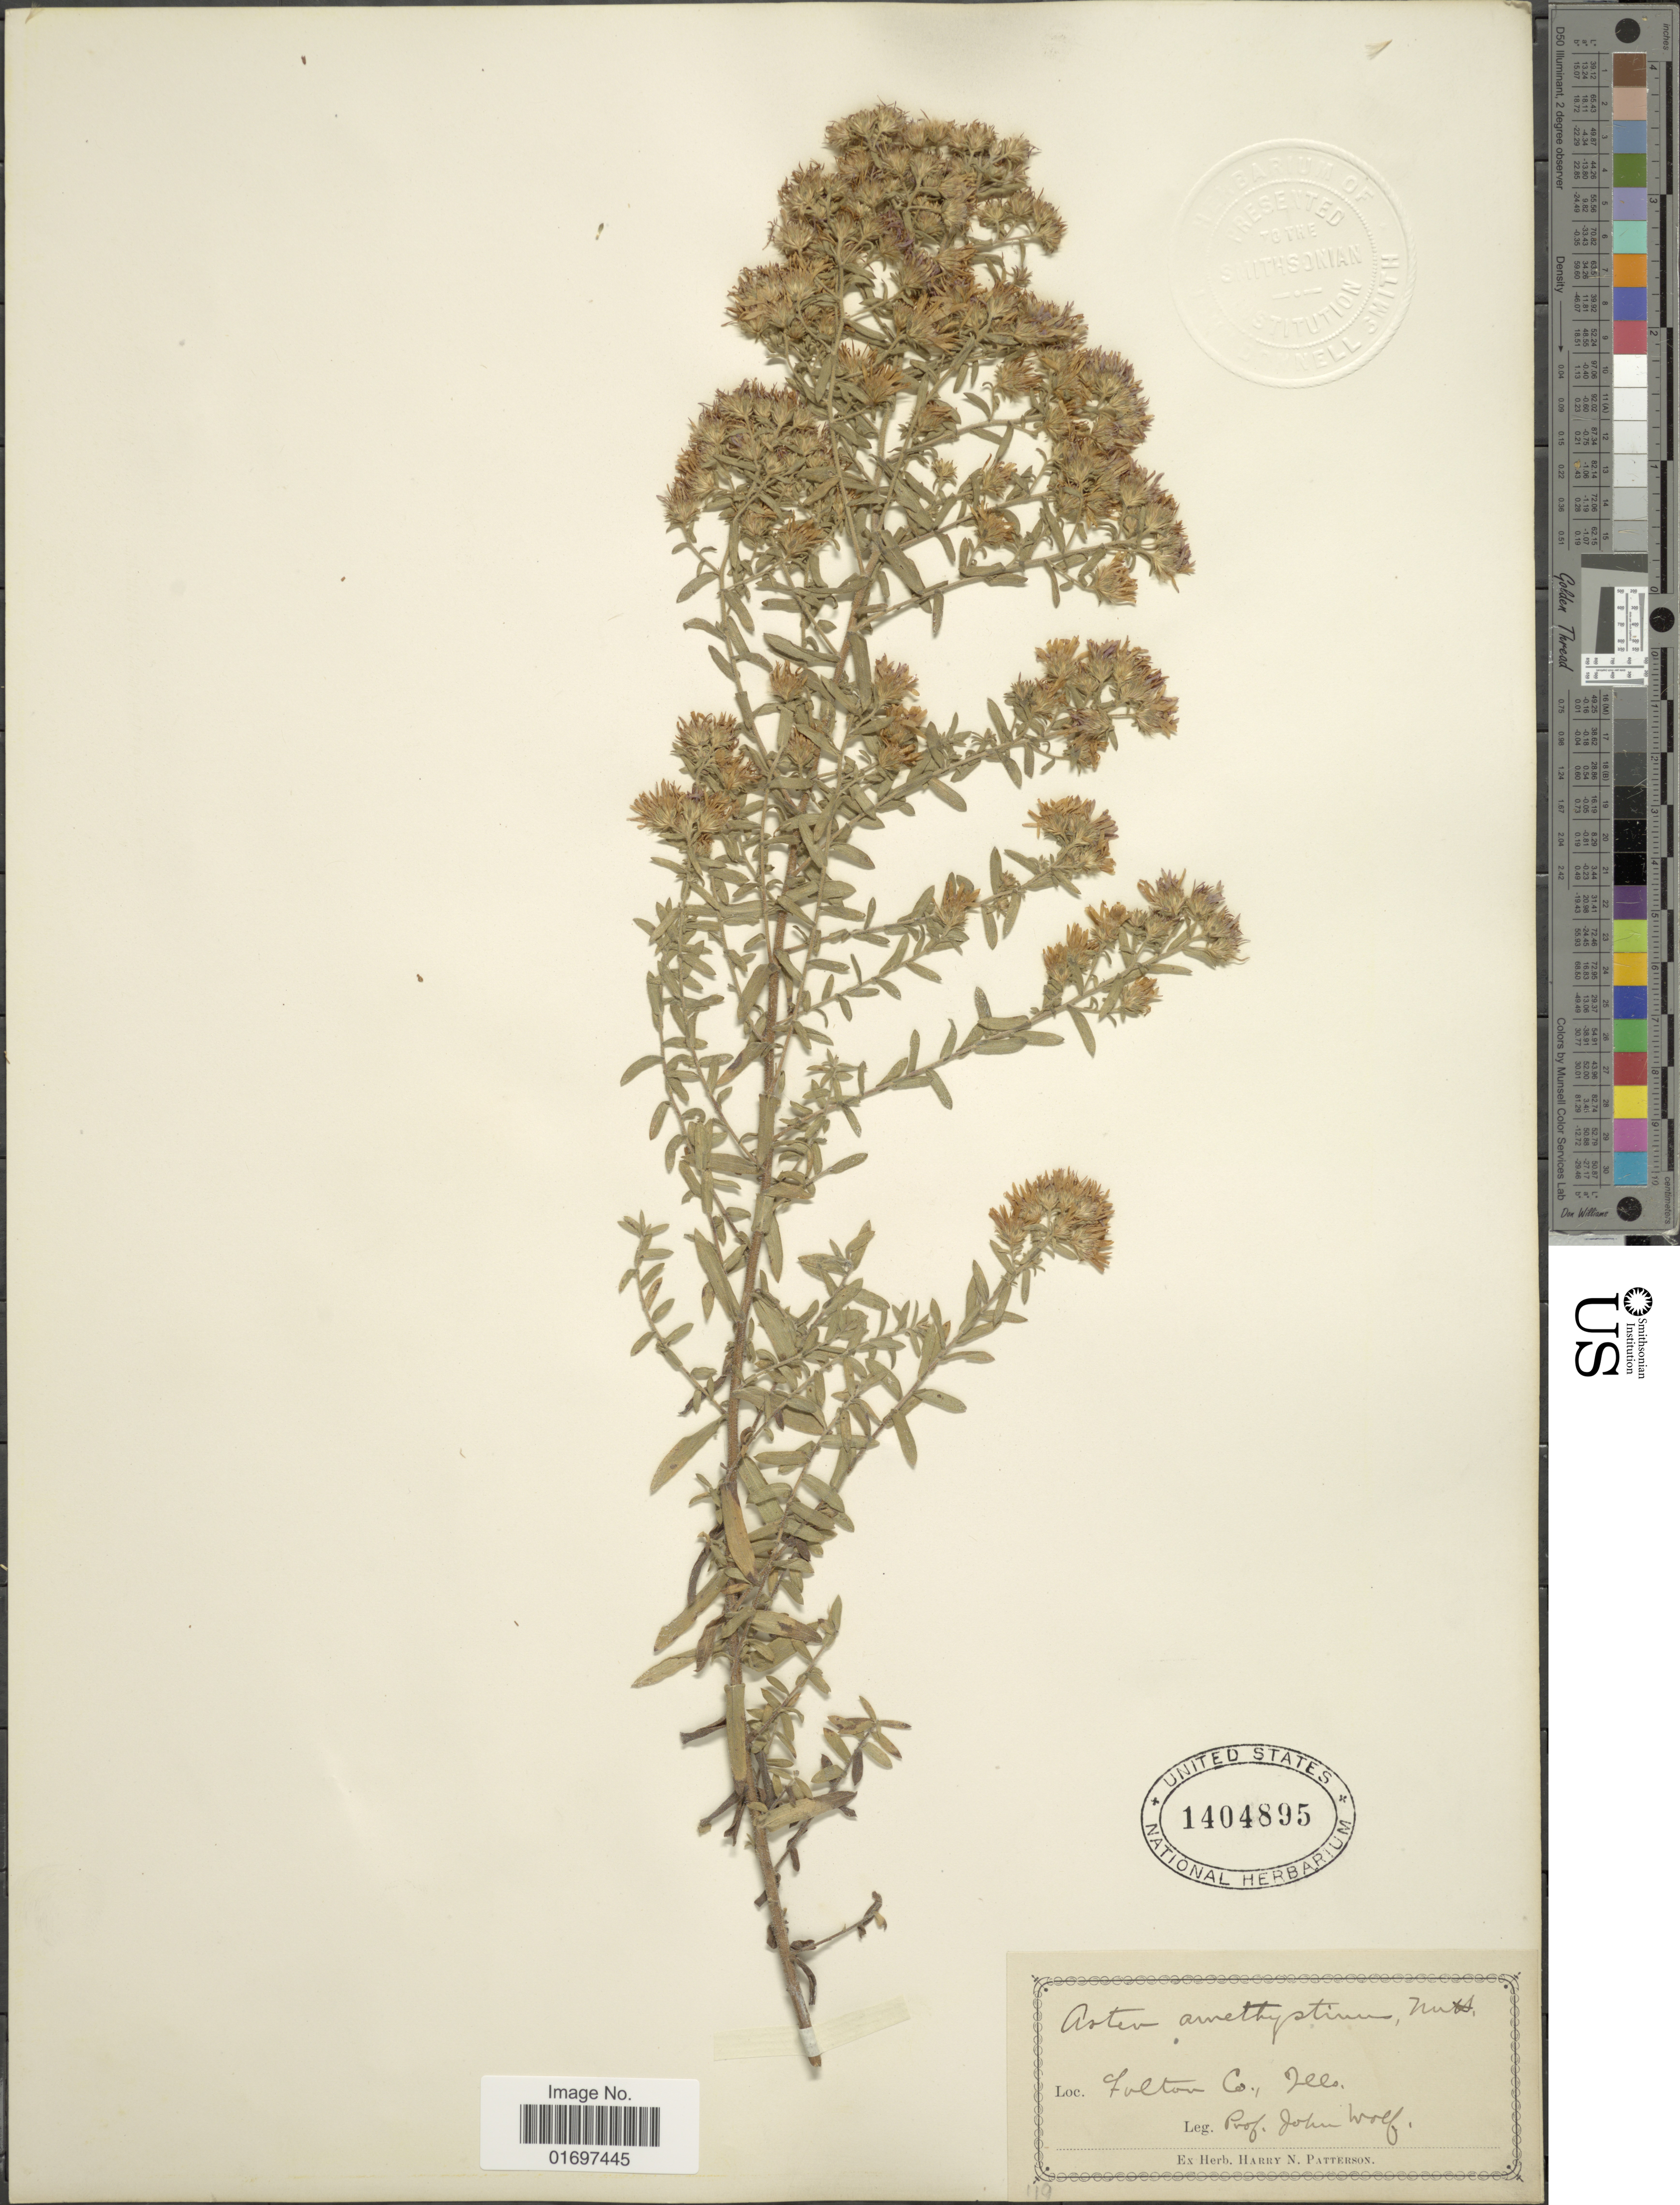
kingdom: Plantae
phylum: Tracheophyta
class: Magnoliopsida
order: Asterales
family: Asteraceae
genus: Symphyotrichum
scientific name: Symphyotrichum x amethystinum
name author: (Nutt.) G.L. Nesom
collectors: J. Wolf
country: United States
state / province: Illinois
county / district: Fulton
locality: Fulton Co., Ills.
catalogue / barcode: US 1404895